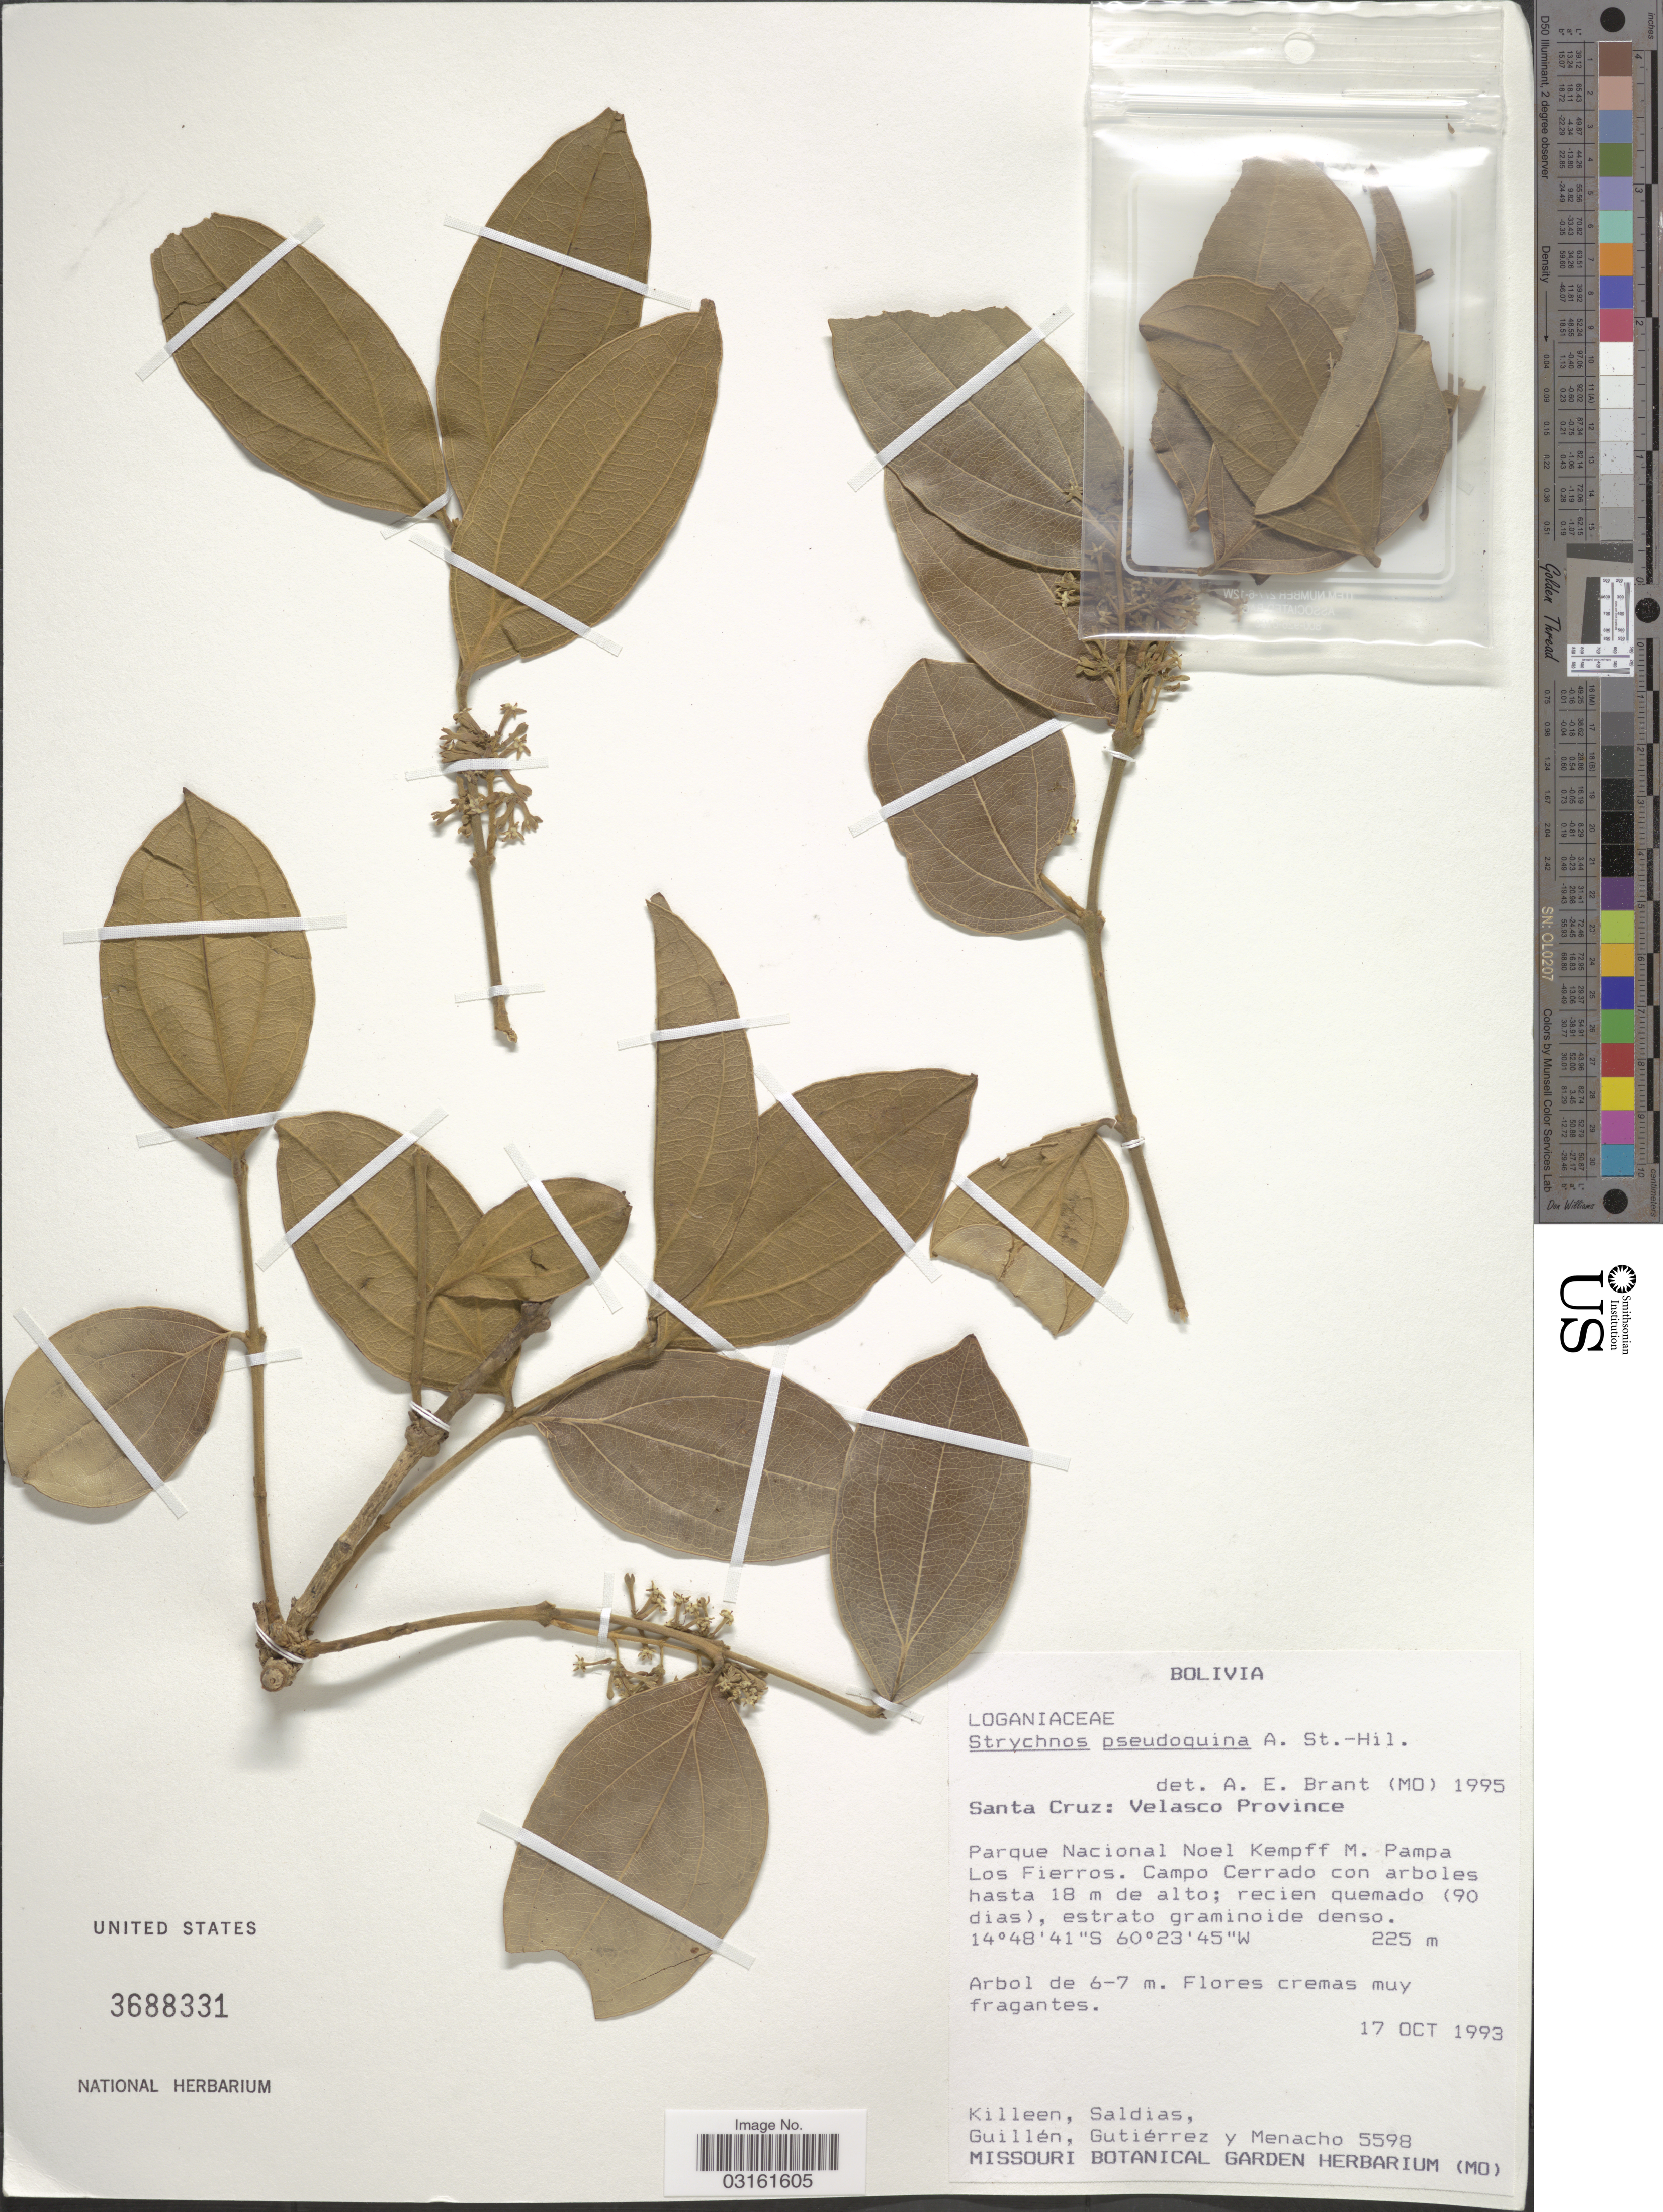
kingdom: Plantae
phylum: Tracheophyta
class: Magnoliopsida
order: Gentianales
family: Loganiaceae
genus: Strychnos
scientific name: Strychnos pseudoquina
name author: A. St.-Hil.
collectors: Killeen, --, -. Saldias, -- Guillen, Gutiérrez, -- & Menacho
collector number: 5598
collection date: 1993-10-17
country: Bolivia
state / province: Santa Cruz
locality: Velasco Province. Parque Nacional Noel Kempff M. Pampa Los Fierros. Campo Cerrado con arboles hasta 18 m de alto.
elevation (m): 225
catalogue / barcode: US 3688331